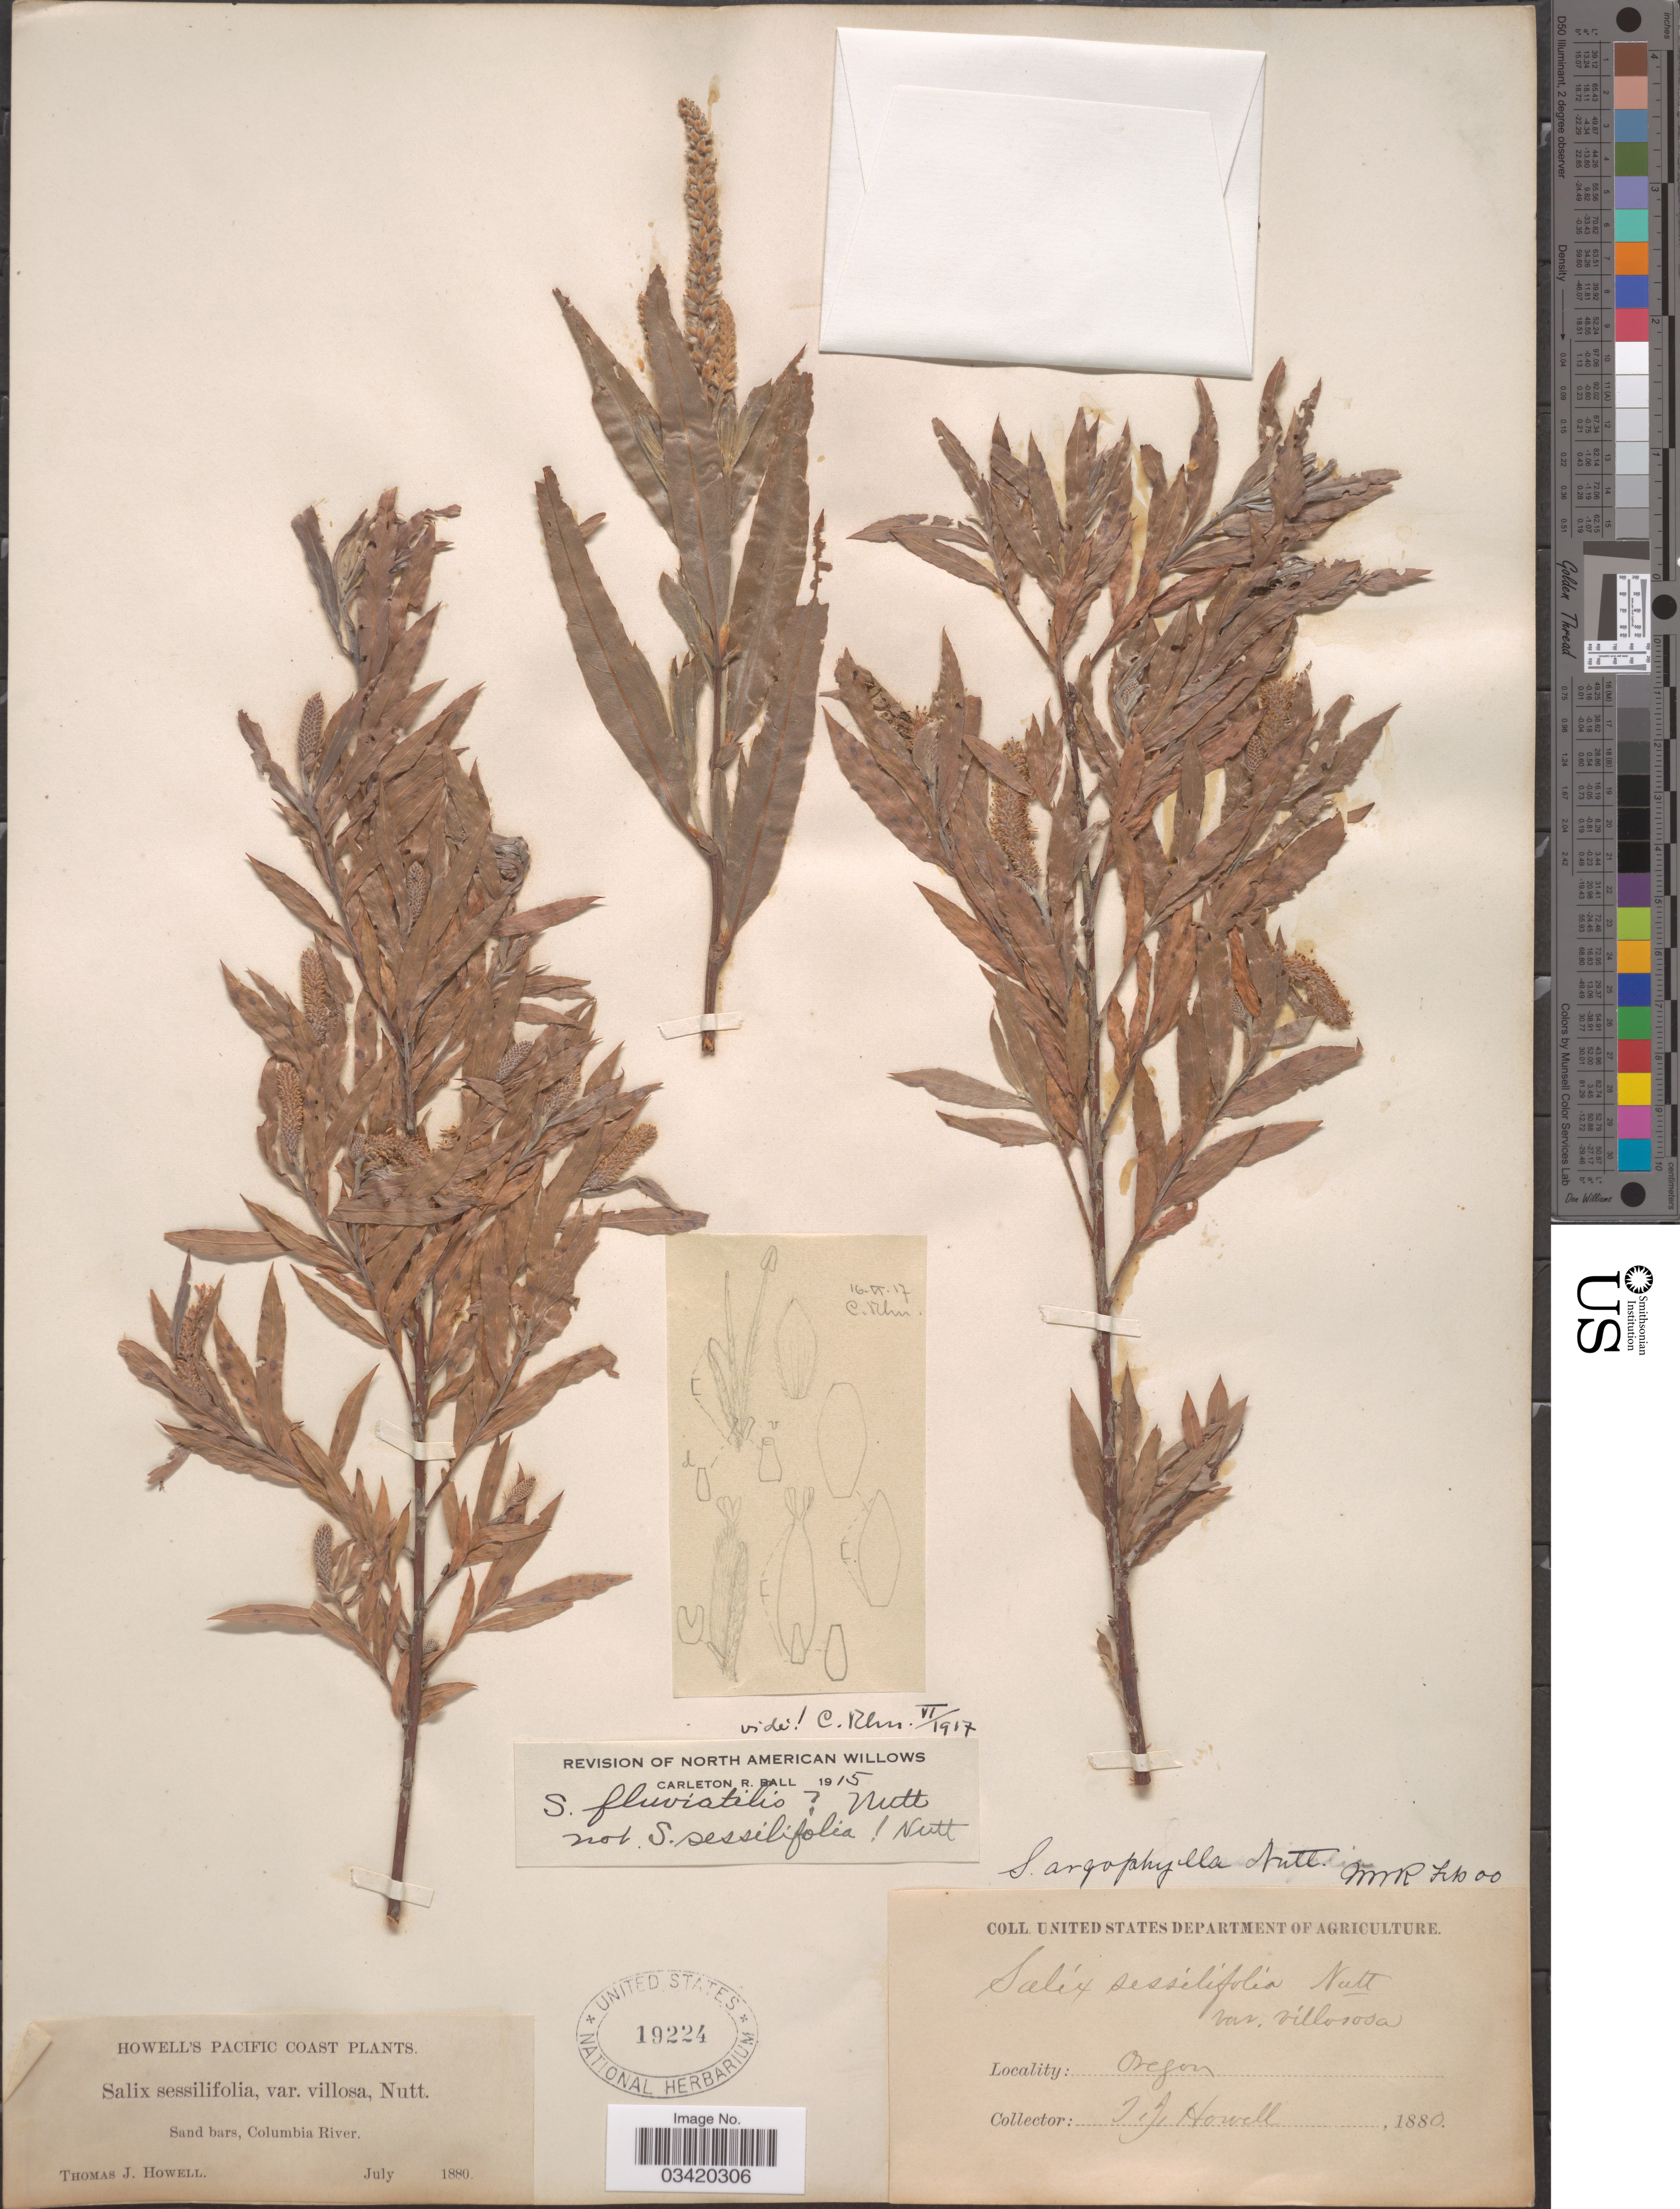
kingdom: Plantae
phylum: Tracheophyta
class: Magnoliopsida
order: Malpighiales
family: Salicaceae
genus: Salix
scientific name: Salix fluviatilis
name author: Nutt.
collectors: T. J. Howell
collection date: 1880-07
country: United States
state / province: Oregon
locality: Pacific Coast. Sand bars, Columbia River.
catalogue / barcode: US 19224